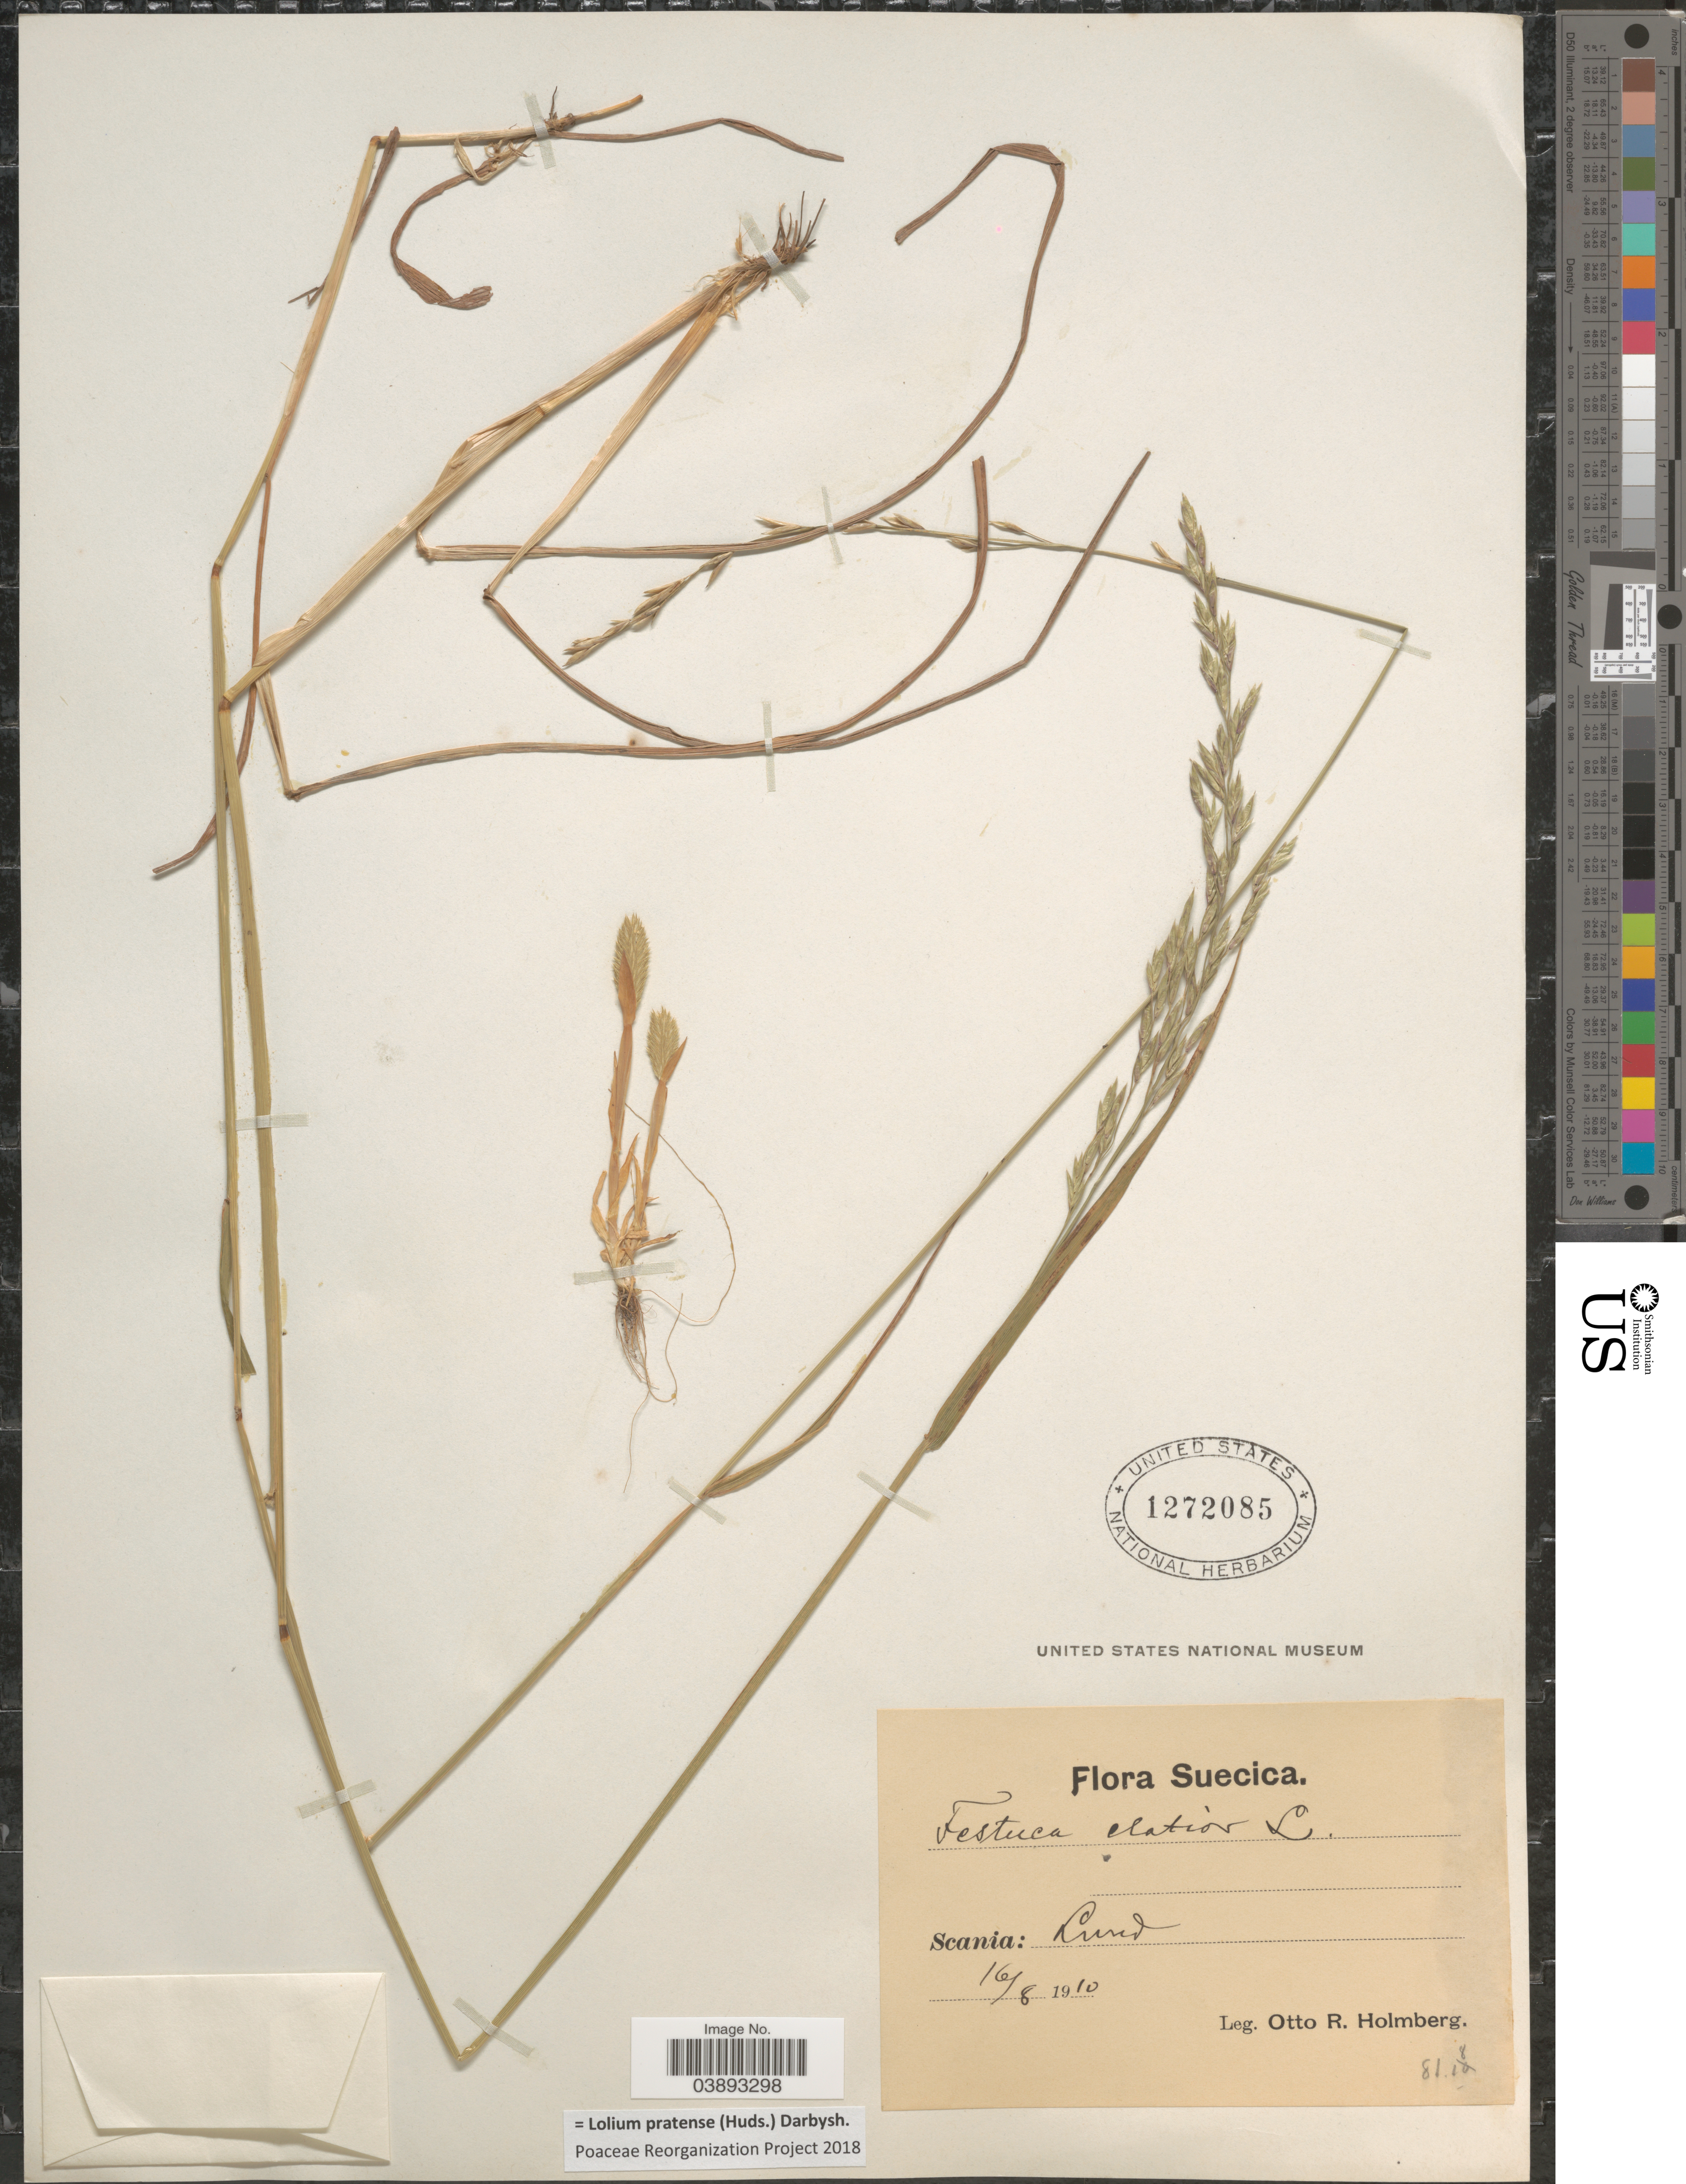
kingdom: Plantae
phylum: Tracheophyta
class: Liliopsida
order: Poales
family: Poaceae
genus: Lolium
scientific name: Lolium pratense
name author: (Huds.) Darbysh.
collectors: O. Holmberg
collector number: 81.8/10*?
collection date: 1910-08-16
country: Sweden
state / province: Skåne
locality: Suecica. Scania: Lund.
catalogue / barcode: US 1272085